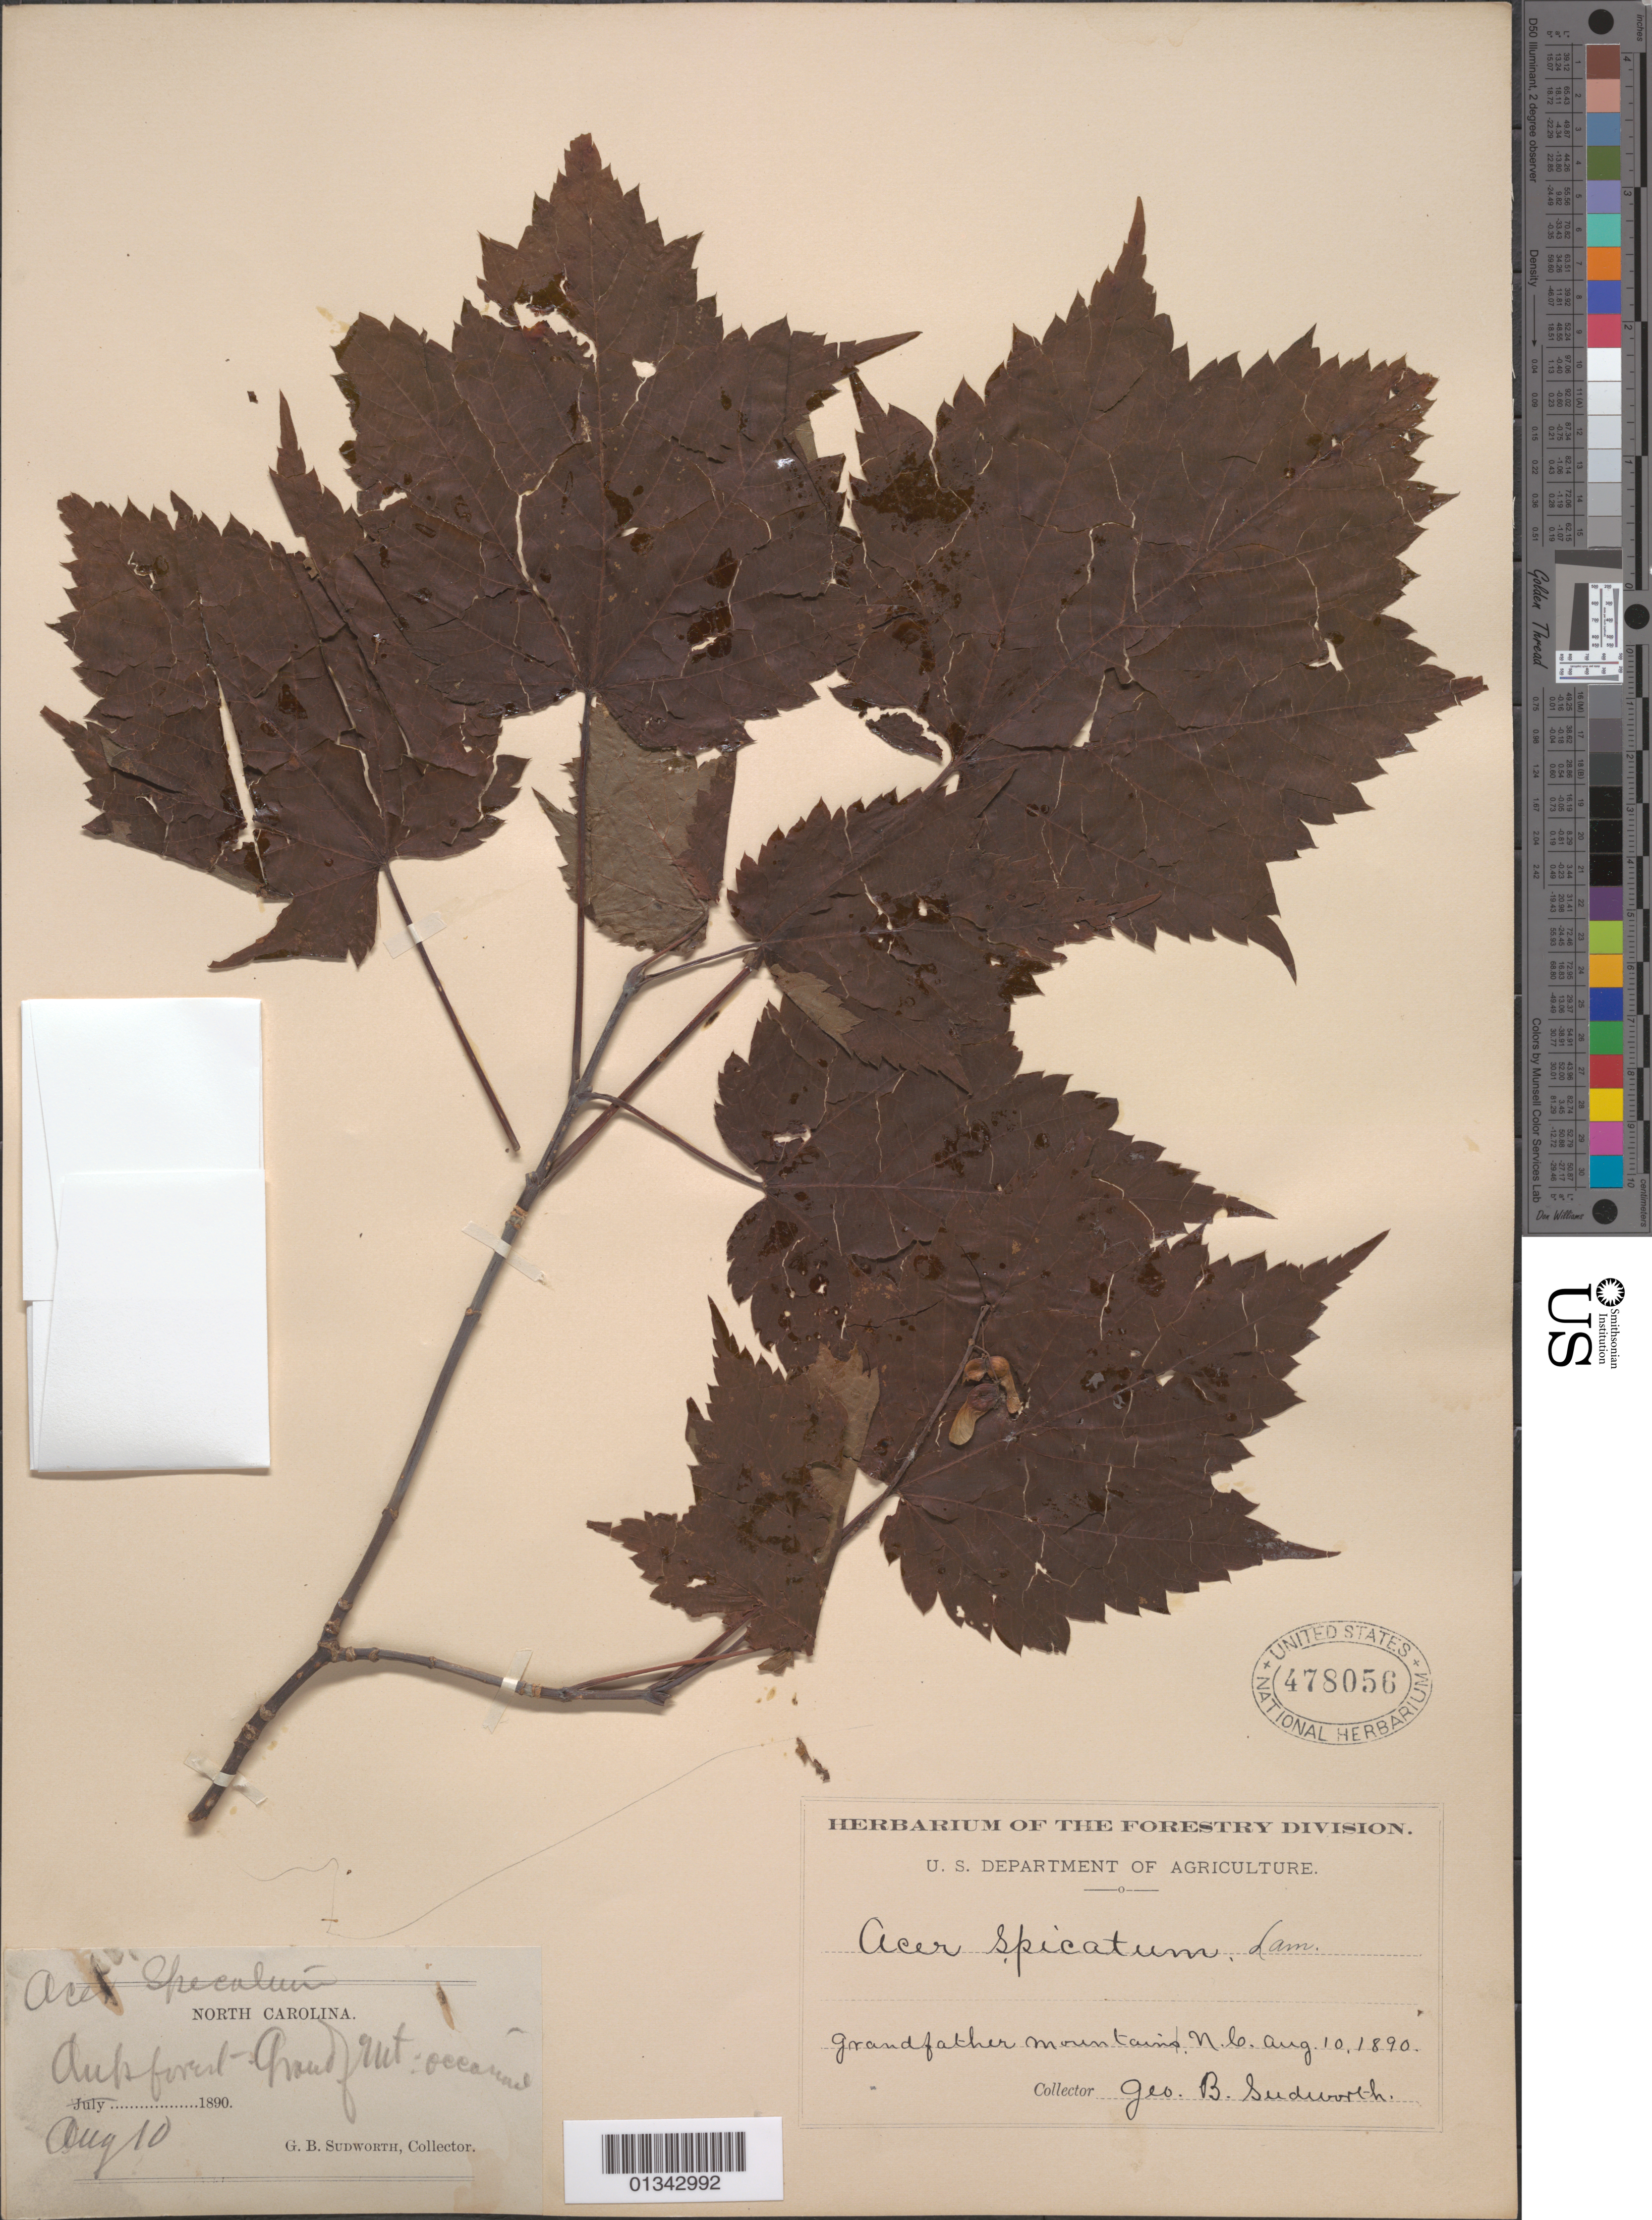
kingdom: Plantae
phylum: Tracheophyta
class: Magnoliopsida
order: Sapindales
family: Sapindaceae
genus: Acer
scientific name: Acer spicatum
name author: Lam.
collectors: G. B. Sudworth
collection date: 1890-08-10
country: United States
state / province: North Carolina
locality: Grandfather Mountain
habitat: Forest. Occasional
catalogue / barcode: US 478056